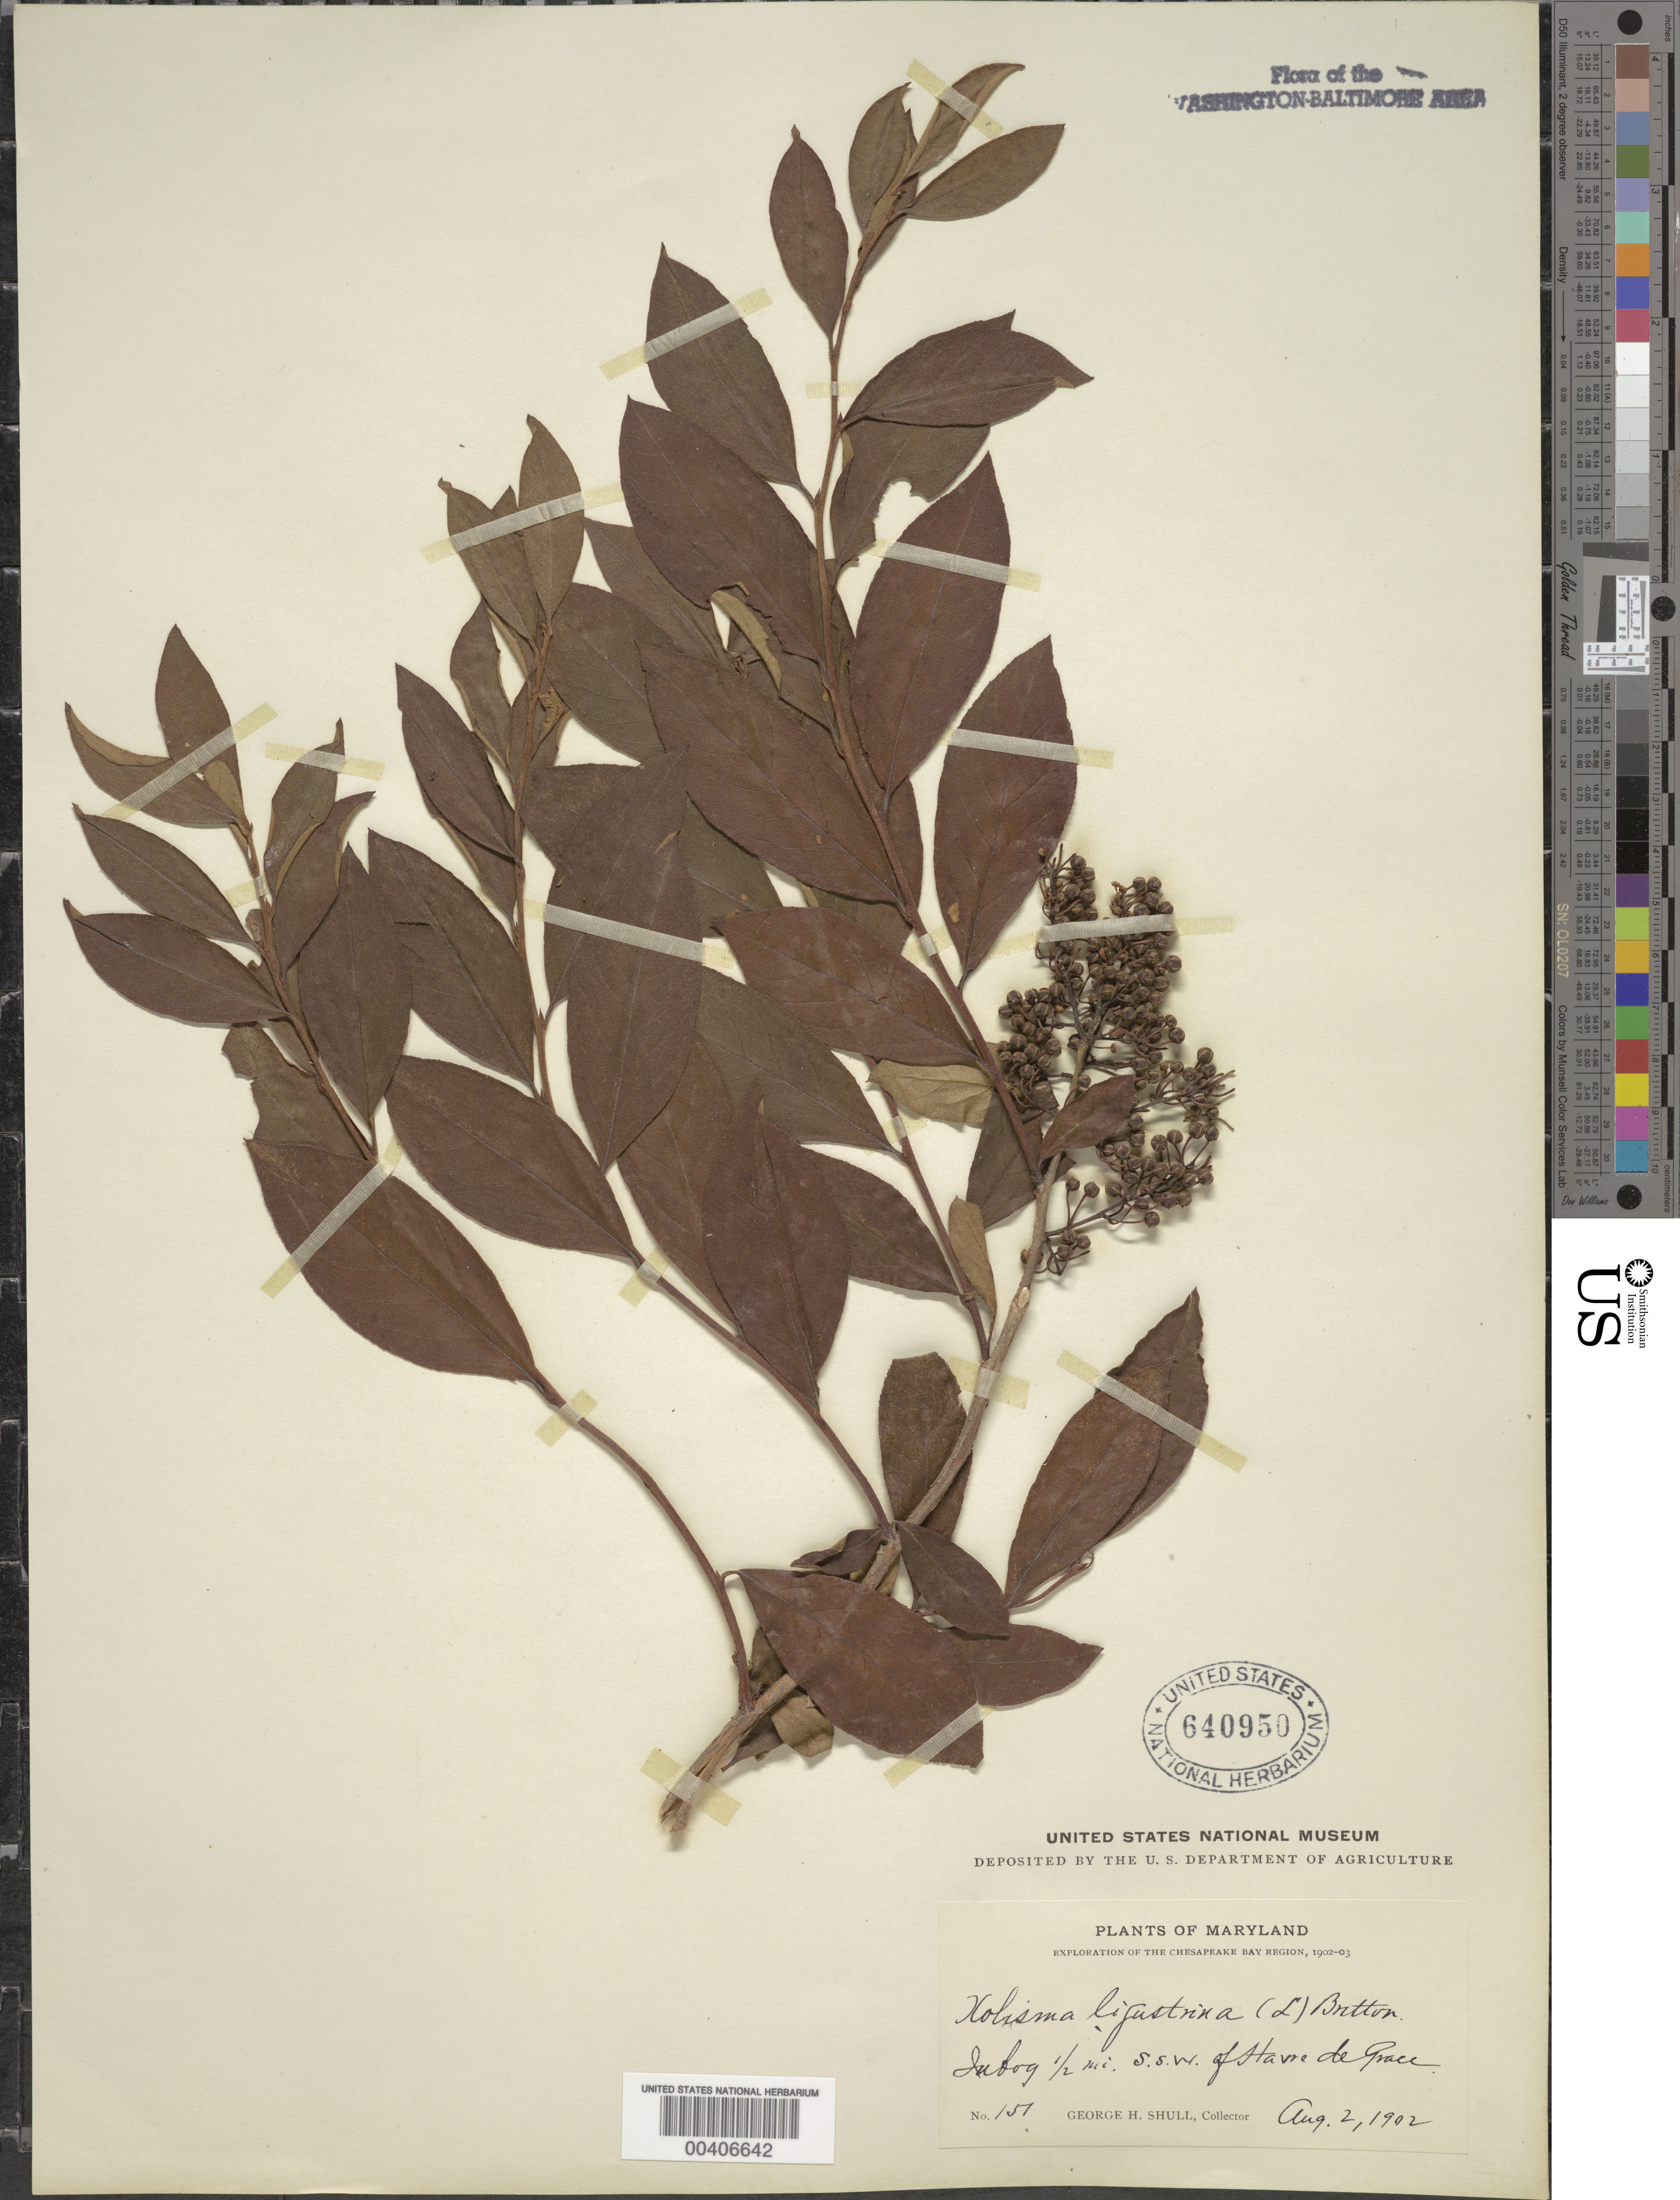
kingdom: Plantae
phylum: Tracheophyta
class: Magnoliopsida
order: Ericales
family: Ericaceae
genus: Lyonia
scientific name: Lyonia ligustrina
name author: (L.) DC.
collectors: G. H. Shull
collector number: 151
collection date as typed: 02 Aug 1902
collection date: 1902-08-02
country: United States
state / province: Maryland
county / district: Harford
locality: South-southwest of Havre De Grace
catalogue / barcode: US 640950